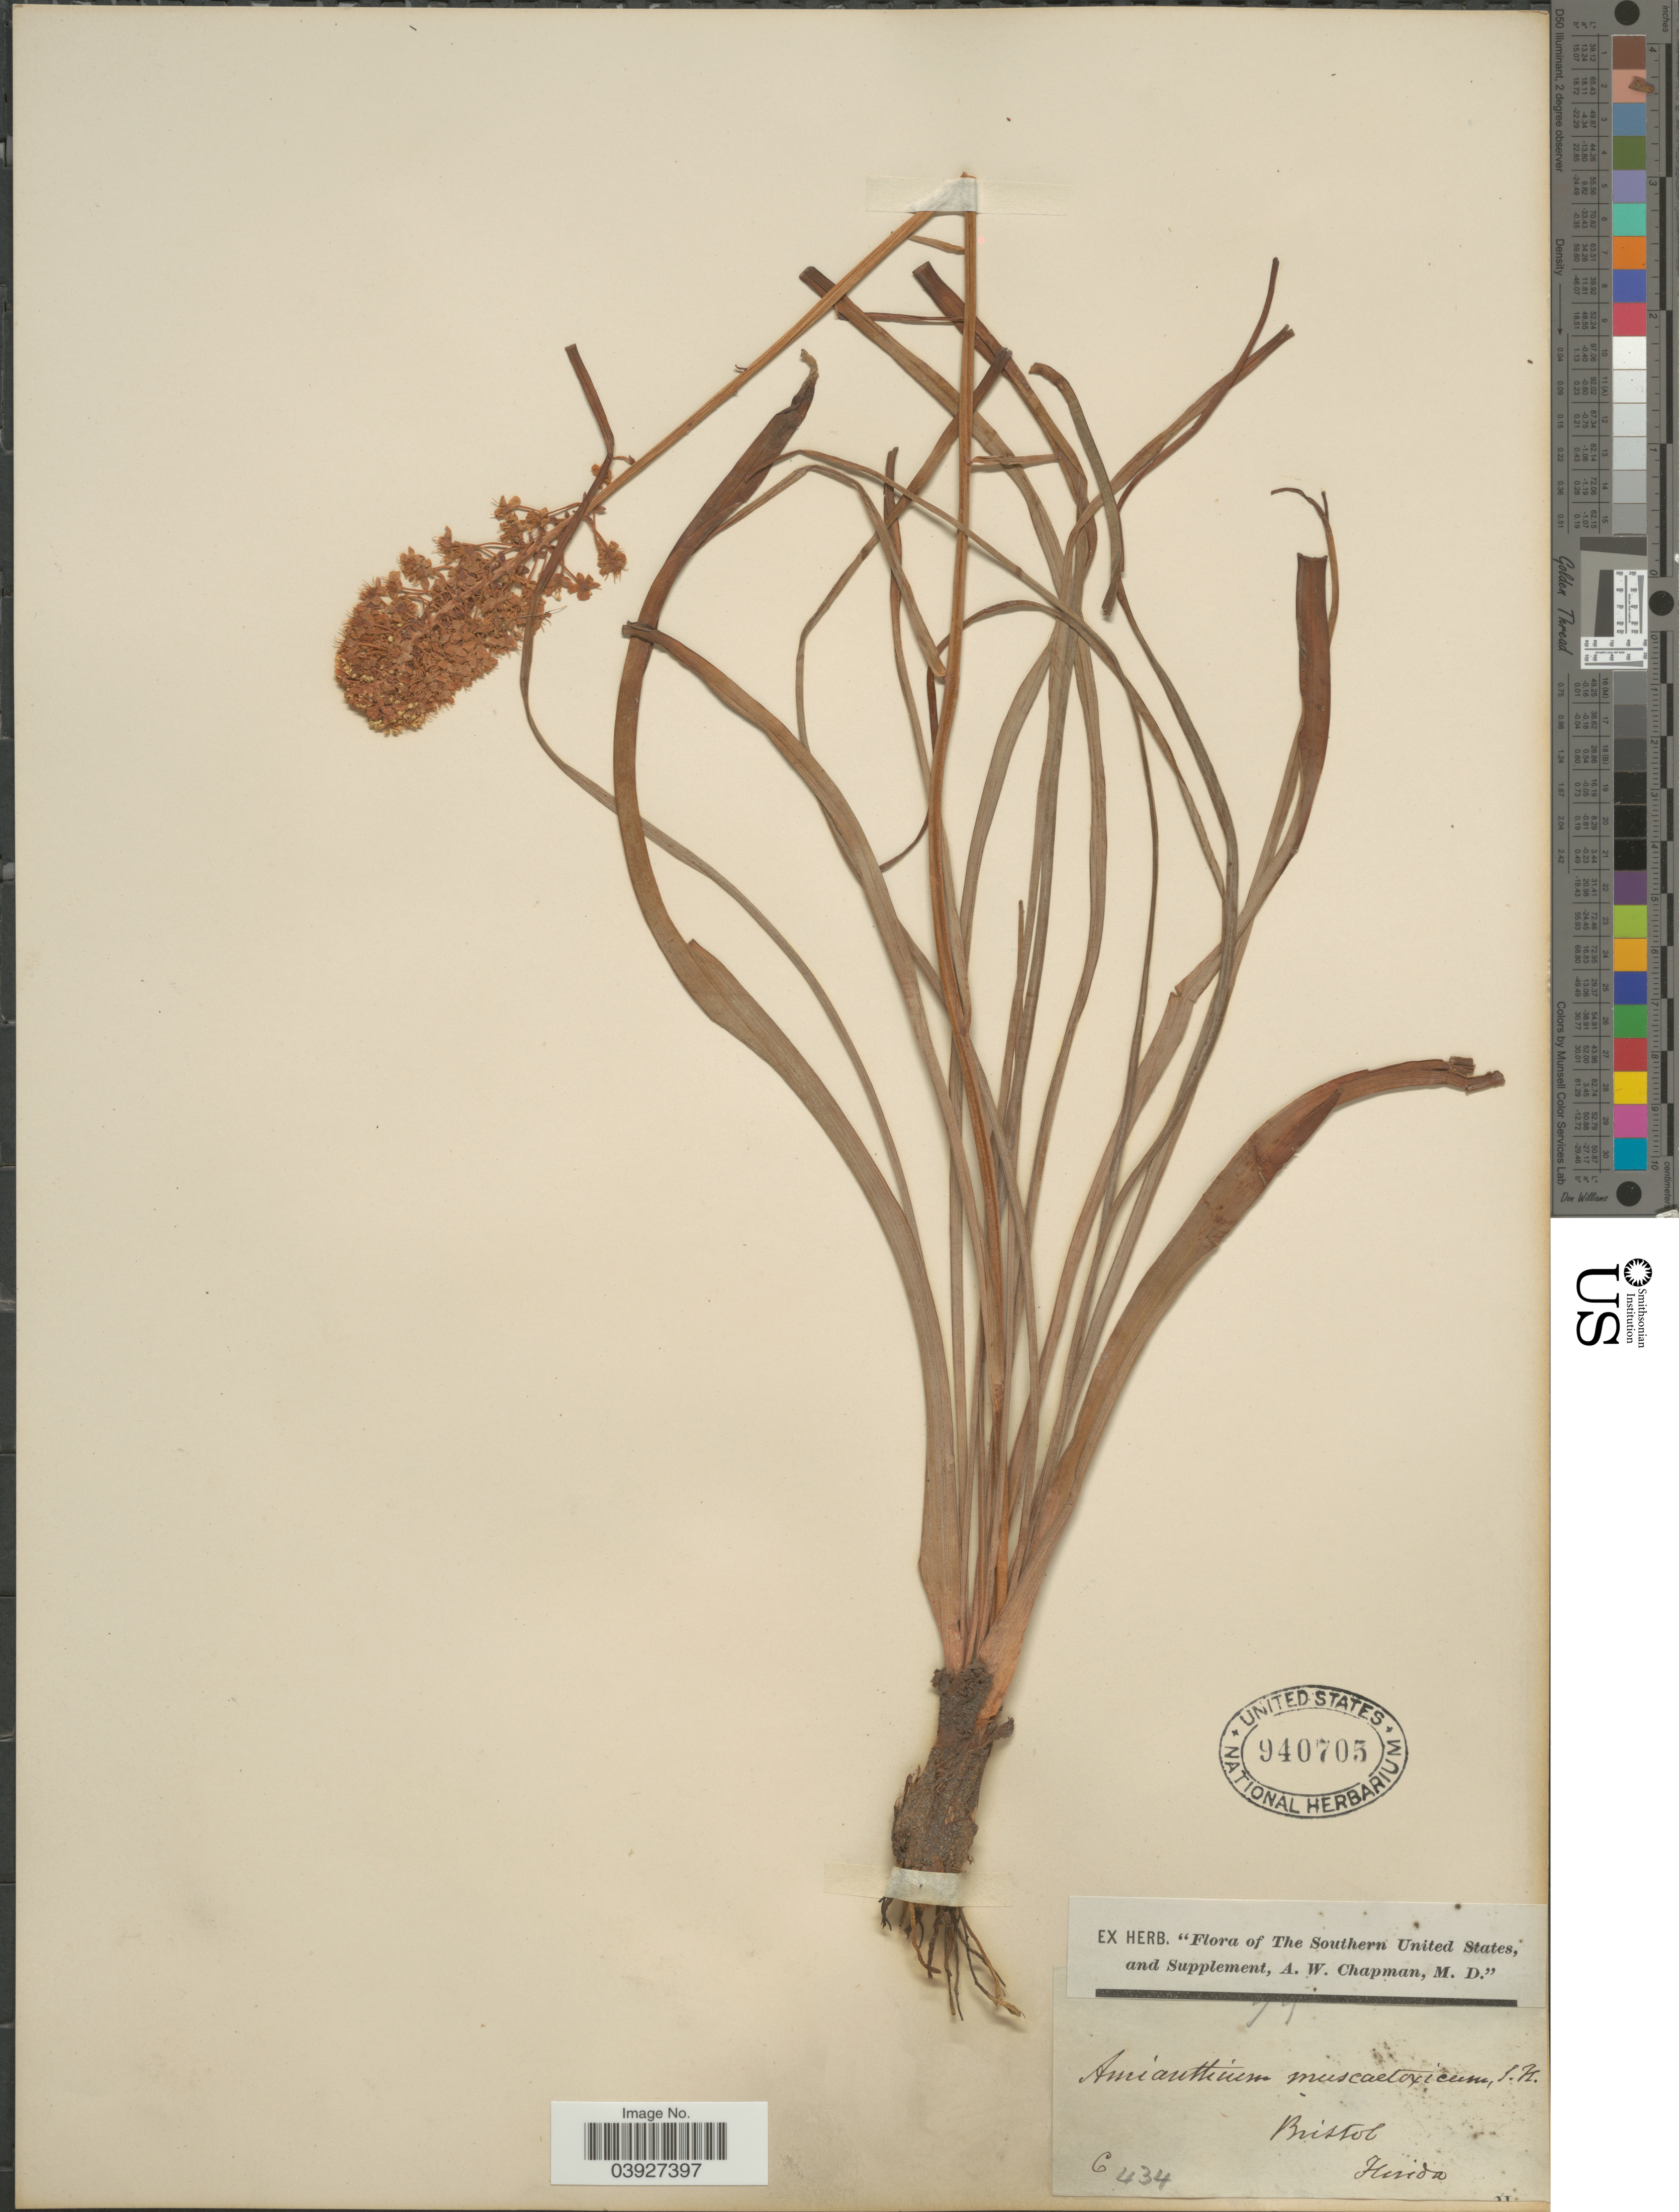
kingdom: Plantae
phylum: Tracheophyta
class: Liliopsida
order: Liliales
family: Melanthiaceae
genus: Amianthium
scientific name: Amianthium muscitoxicum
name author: (Walter) A. Gray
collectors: ex herb. A.W. Chapman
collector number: C434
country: United States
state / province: Florida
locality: The Southern United States. Bristol.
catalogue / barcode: US 940705